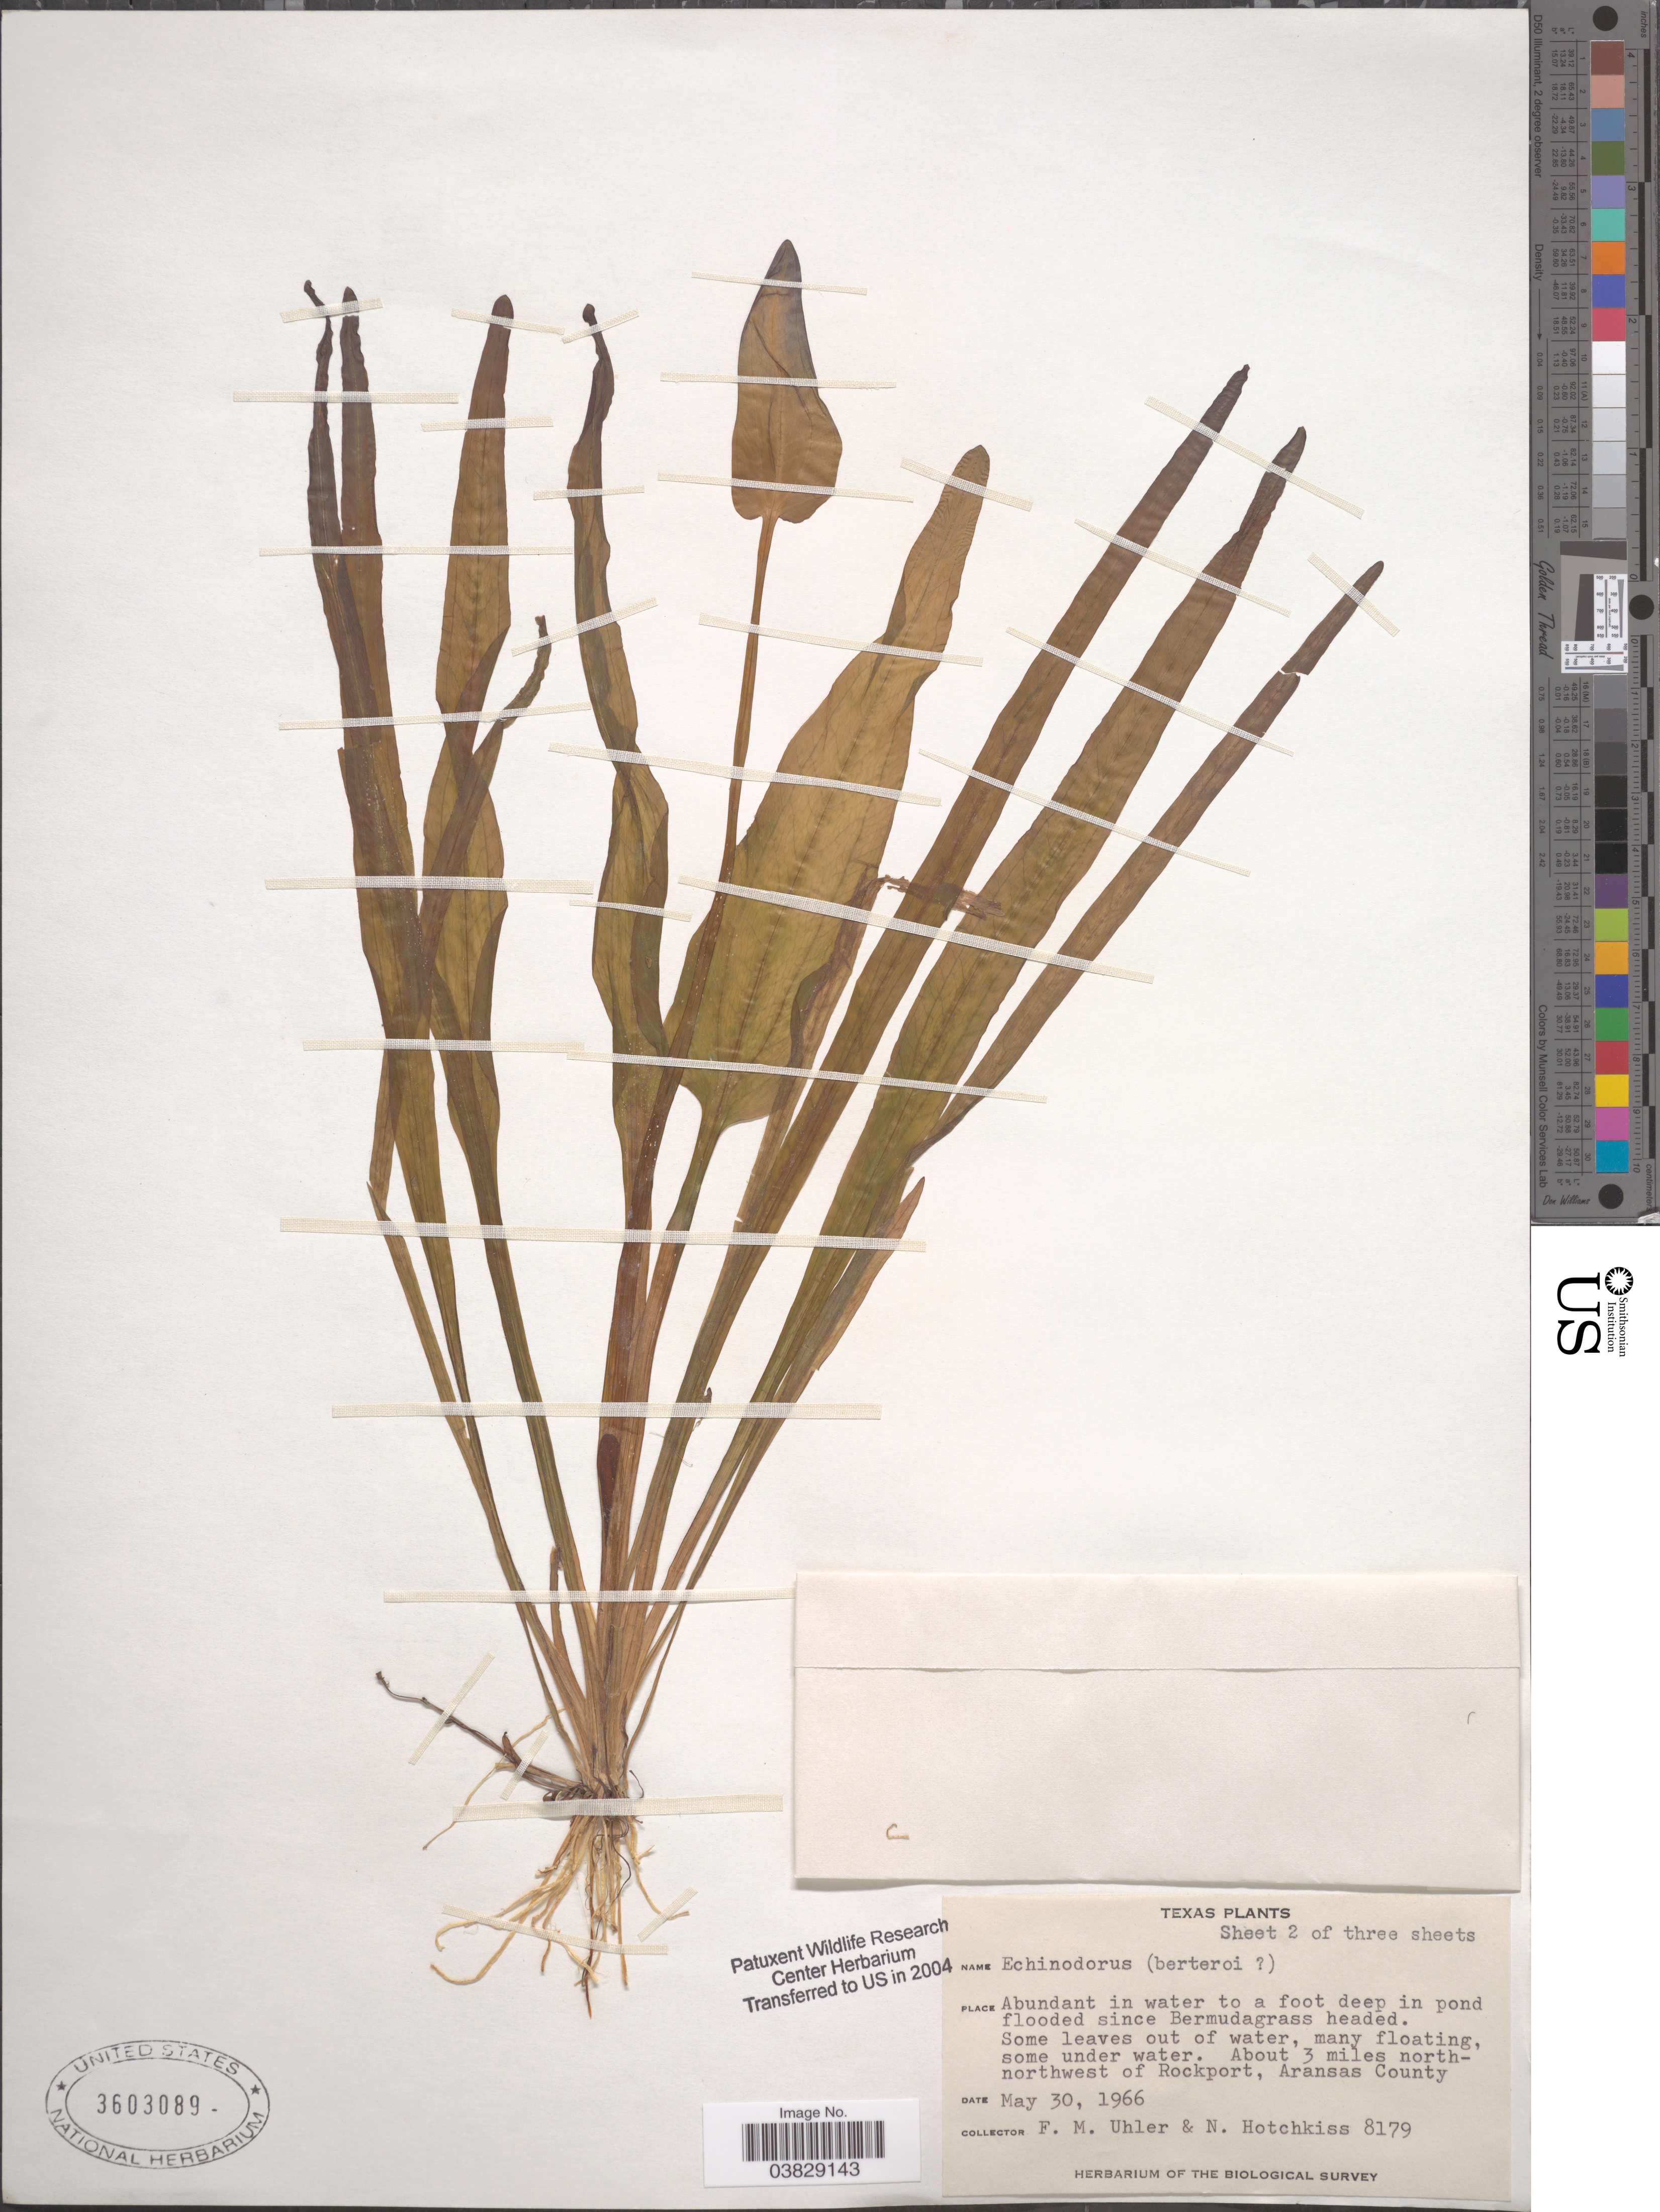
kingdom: Plantae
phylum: Tracheophyta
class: Liliopsida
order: Alismatales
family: Alismataceae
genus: Echinodorus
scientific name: Echinodorus berteroi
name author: (Spreng.) Fassett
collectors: F. M. Uhler & N. Hotchkiss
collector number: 8179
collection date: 1966-05-30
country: United States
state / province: Texas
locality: About 3 miles north-northwest of Rockport, Aransas County.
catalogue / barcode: US 3603089